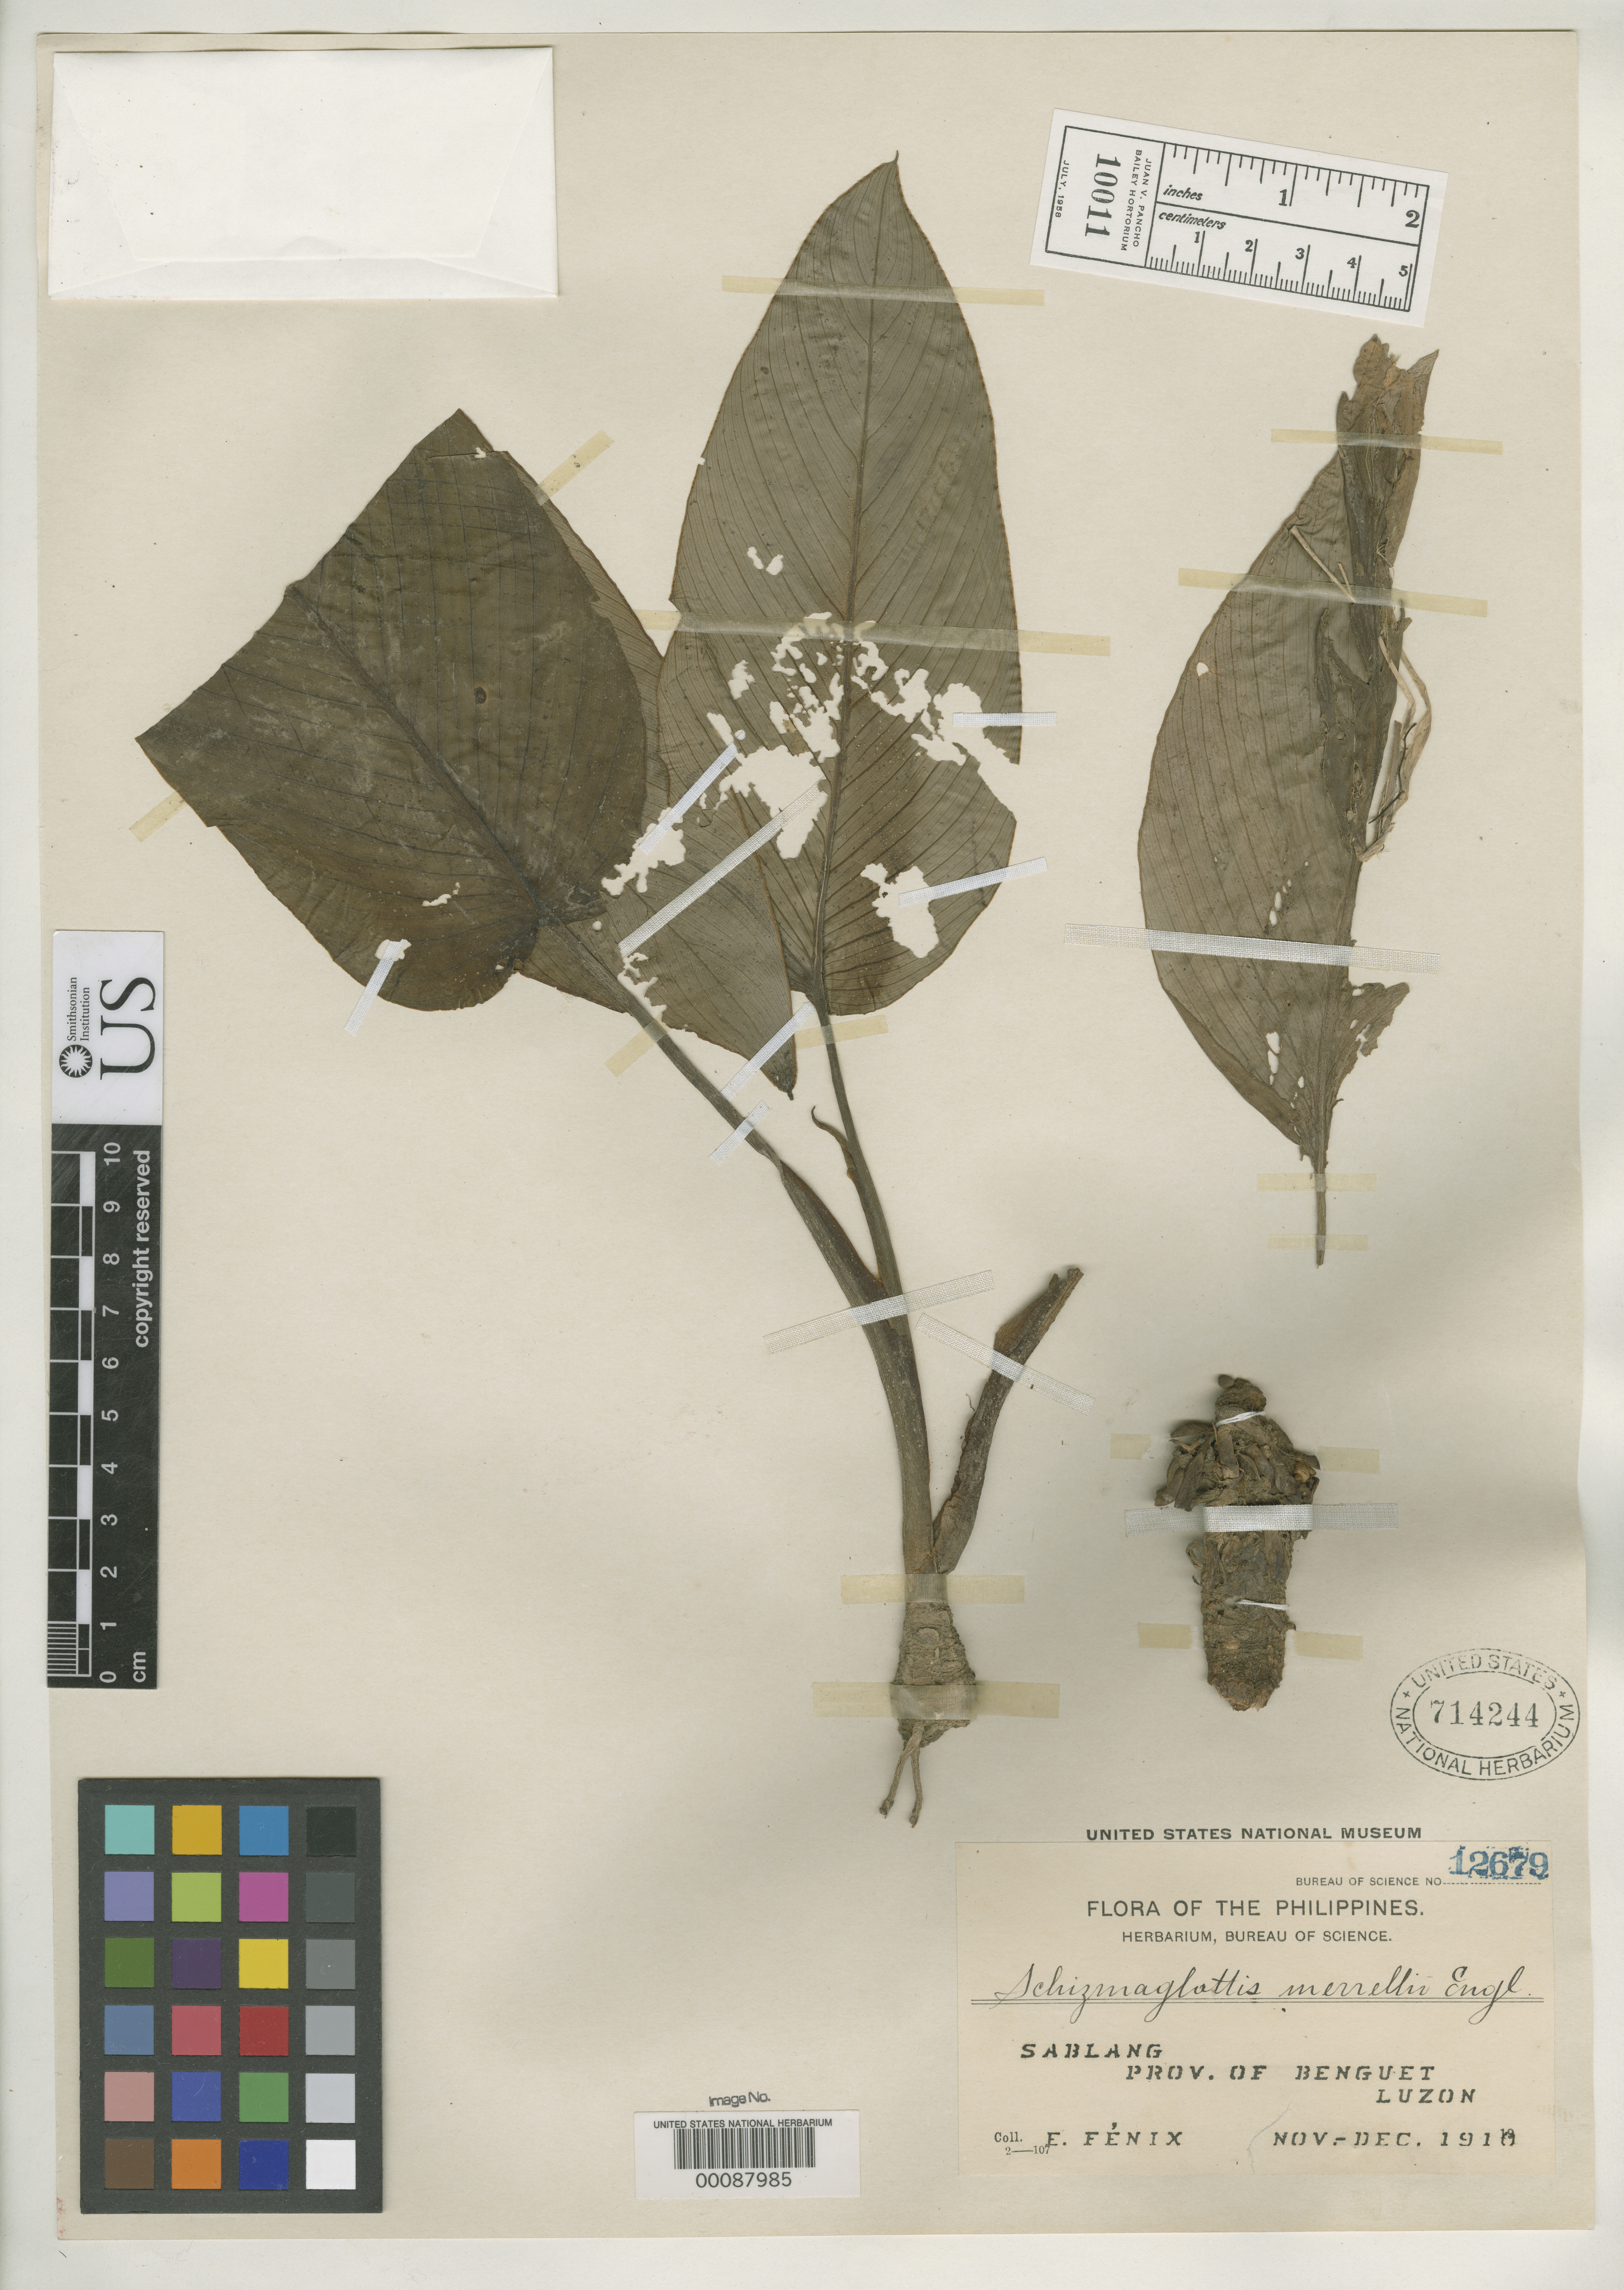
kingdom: Plantae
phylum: Tracheophyta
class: Liliopsida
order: Alismatales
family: Araceae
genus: Schismatoglottis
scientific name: Schismatoglottis merrillii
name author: Engl.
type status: Isosyntype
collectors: E. Fénix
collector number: Bur. Sci. 12679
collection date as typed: Nov 1910 to -- Dec 1910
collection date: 1910-11/1910-12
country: Philippines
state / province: Cordillera (Administrative Region)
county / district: Benguet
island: Luzon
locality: Sablan.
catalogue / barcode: US 714244